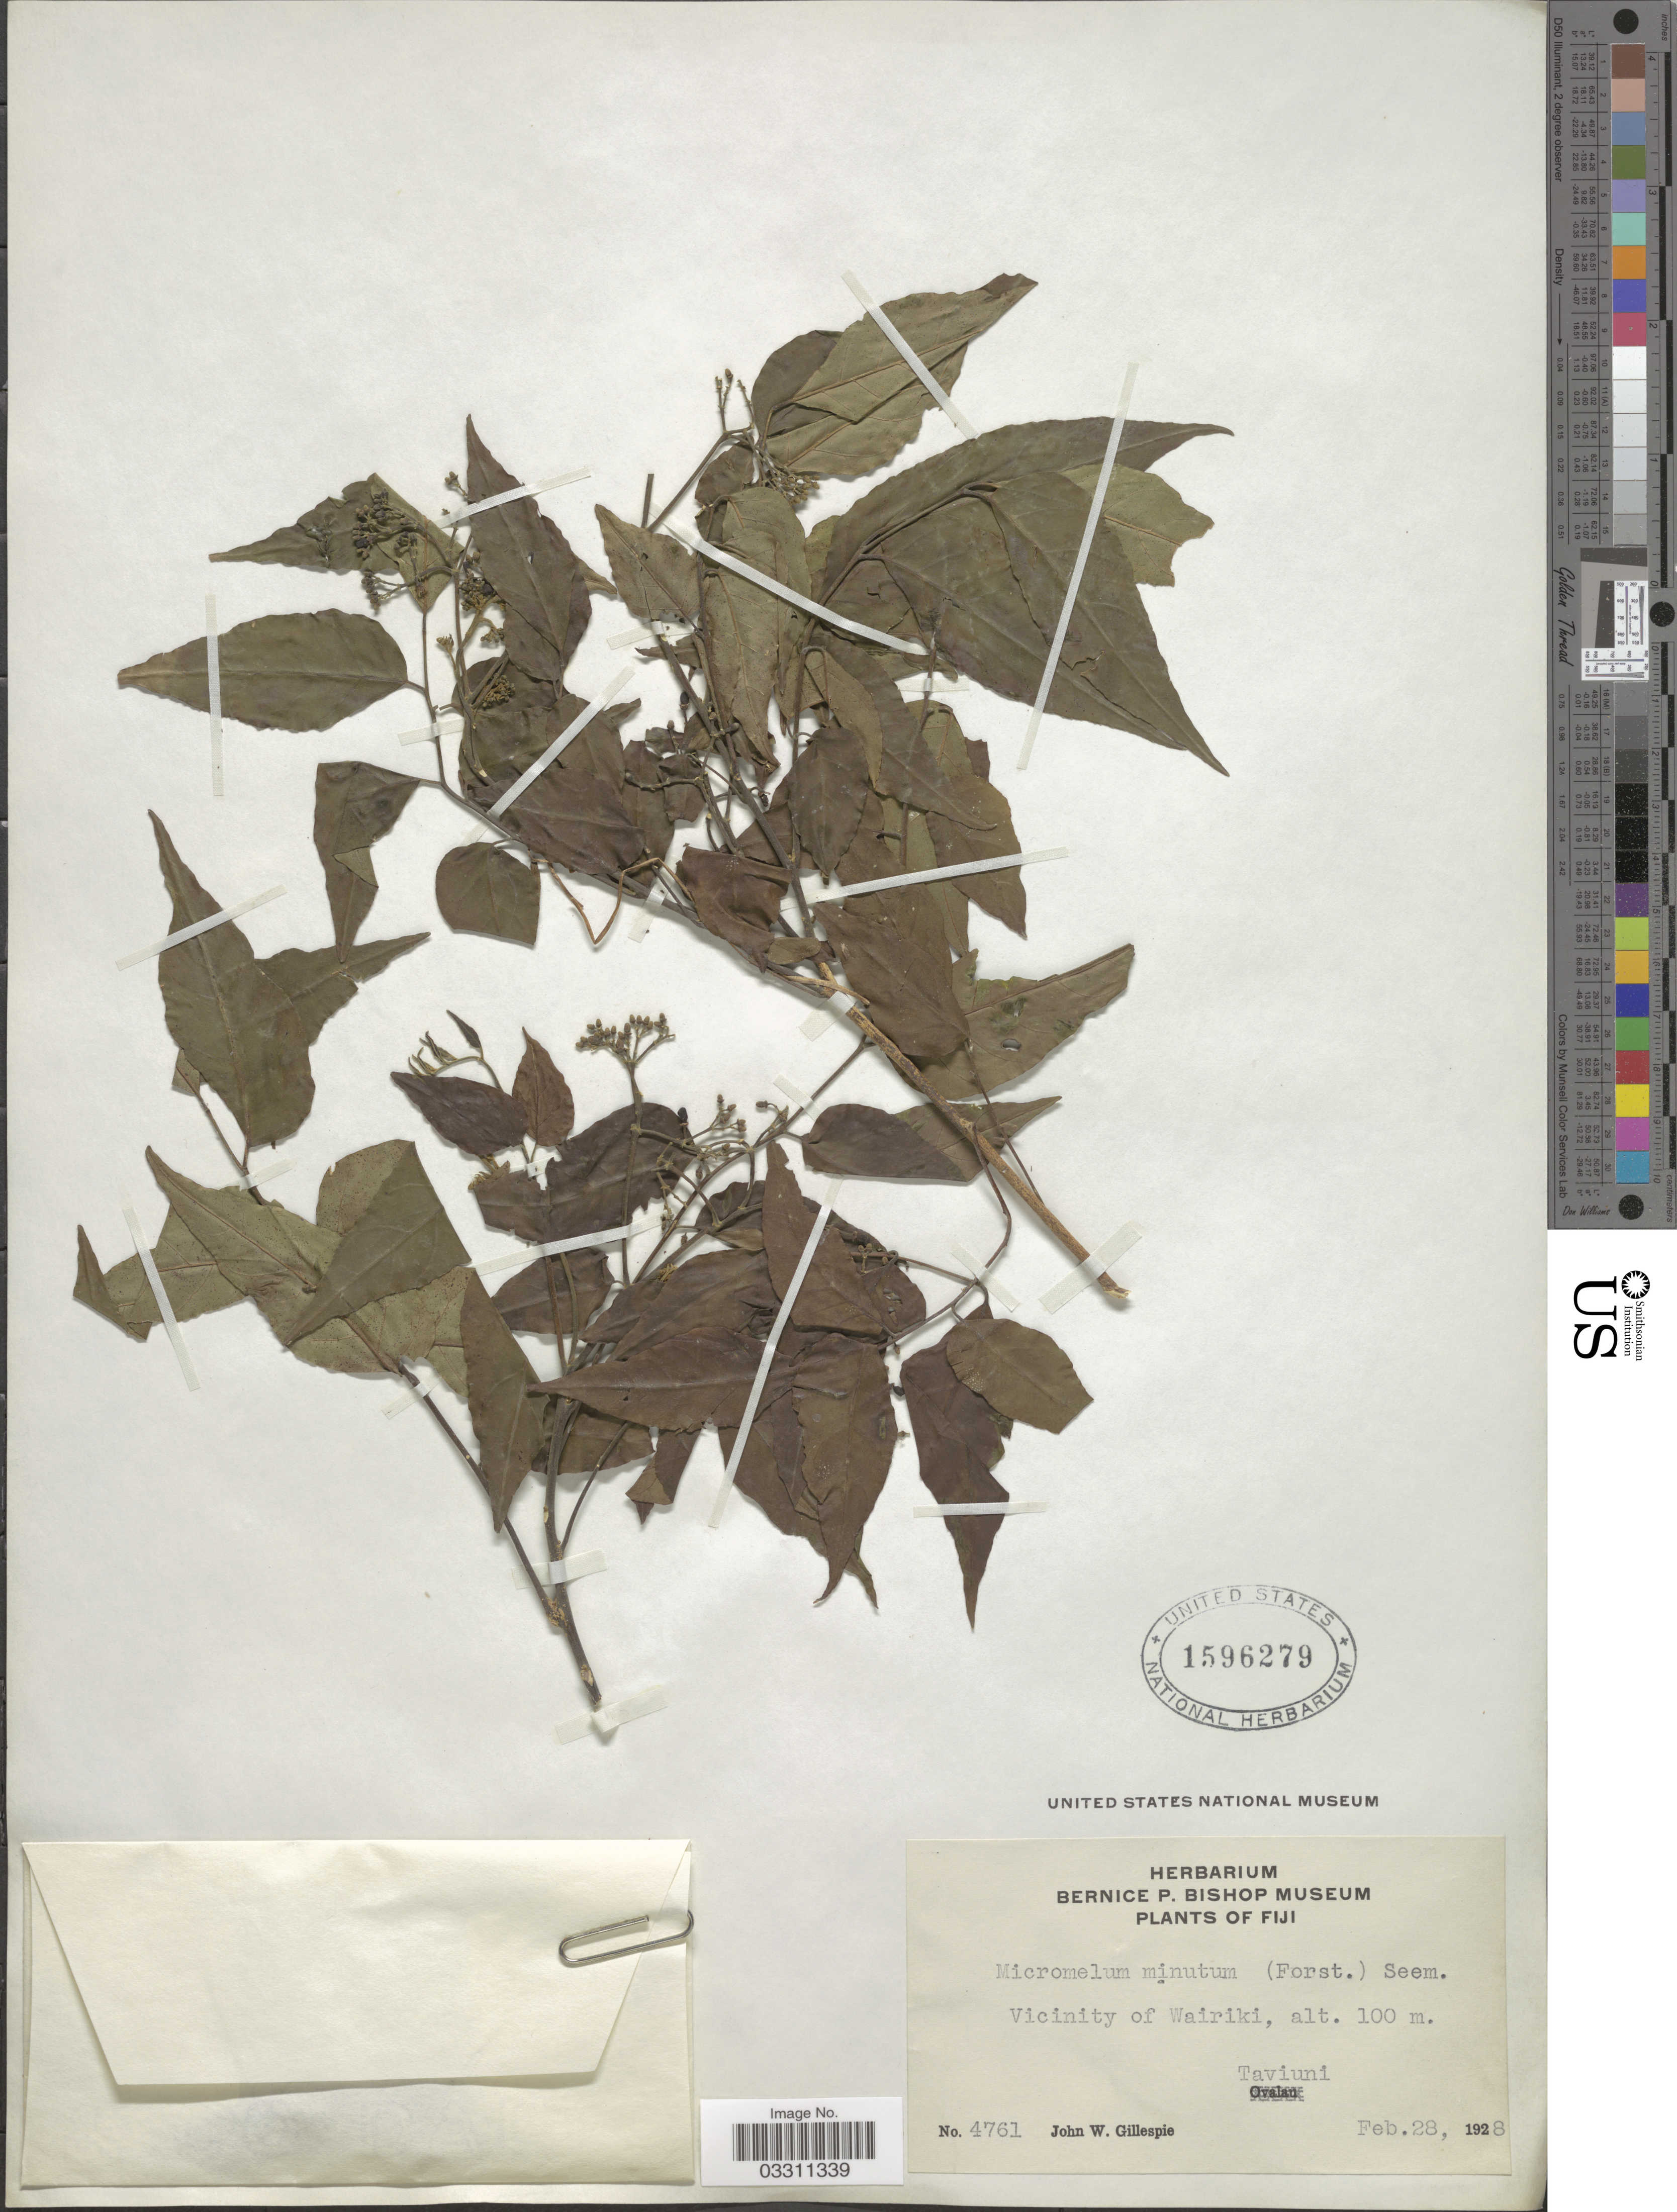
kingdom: Plantae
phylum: Tracheophyta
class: Magnoliopsida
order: Sapindales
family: Rutaceae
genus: Micromelum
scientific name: Micromelum minutum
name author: (G. Forst.) Wight & Arn.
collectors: J. W. Gillespie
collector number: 4761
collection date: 1928-02-28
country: Fiji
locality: Vicinity of Wairiki. Taviuni.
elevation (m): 100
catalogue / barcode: US 1596279